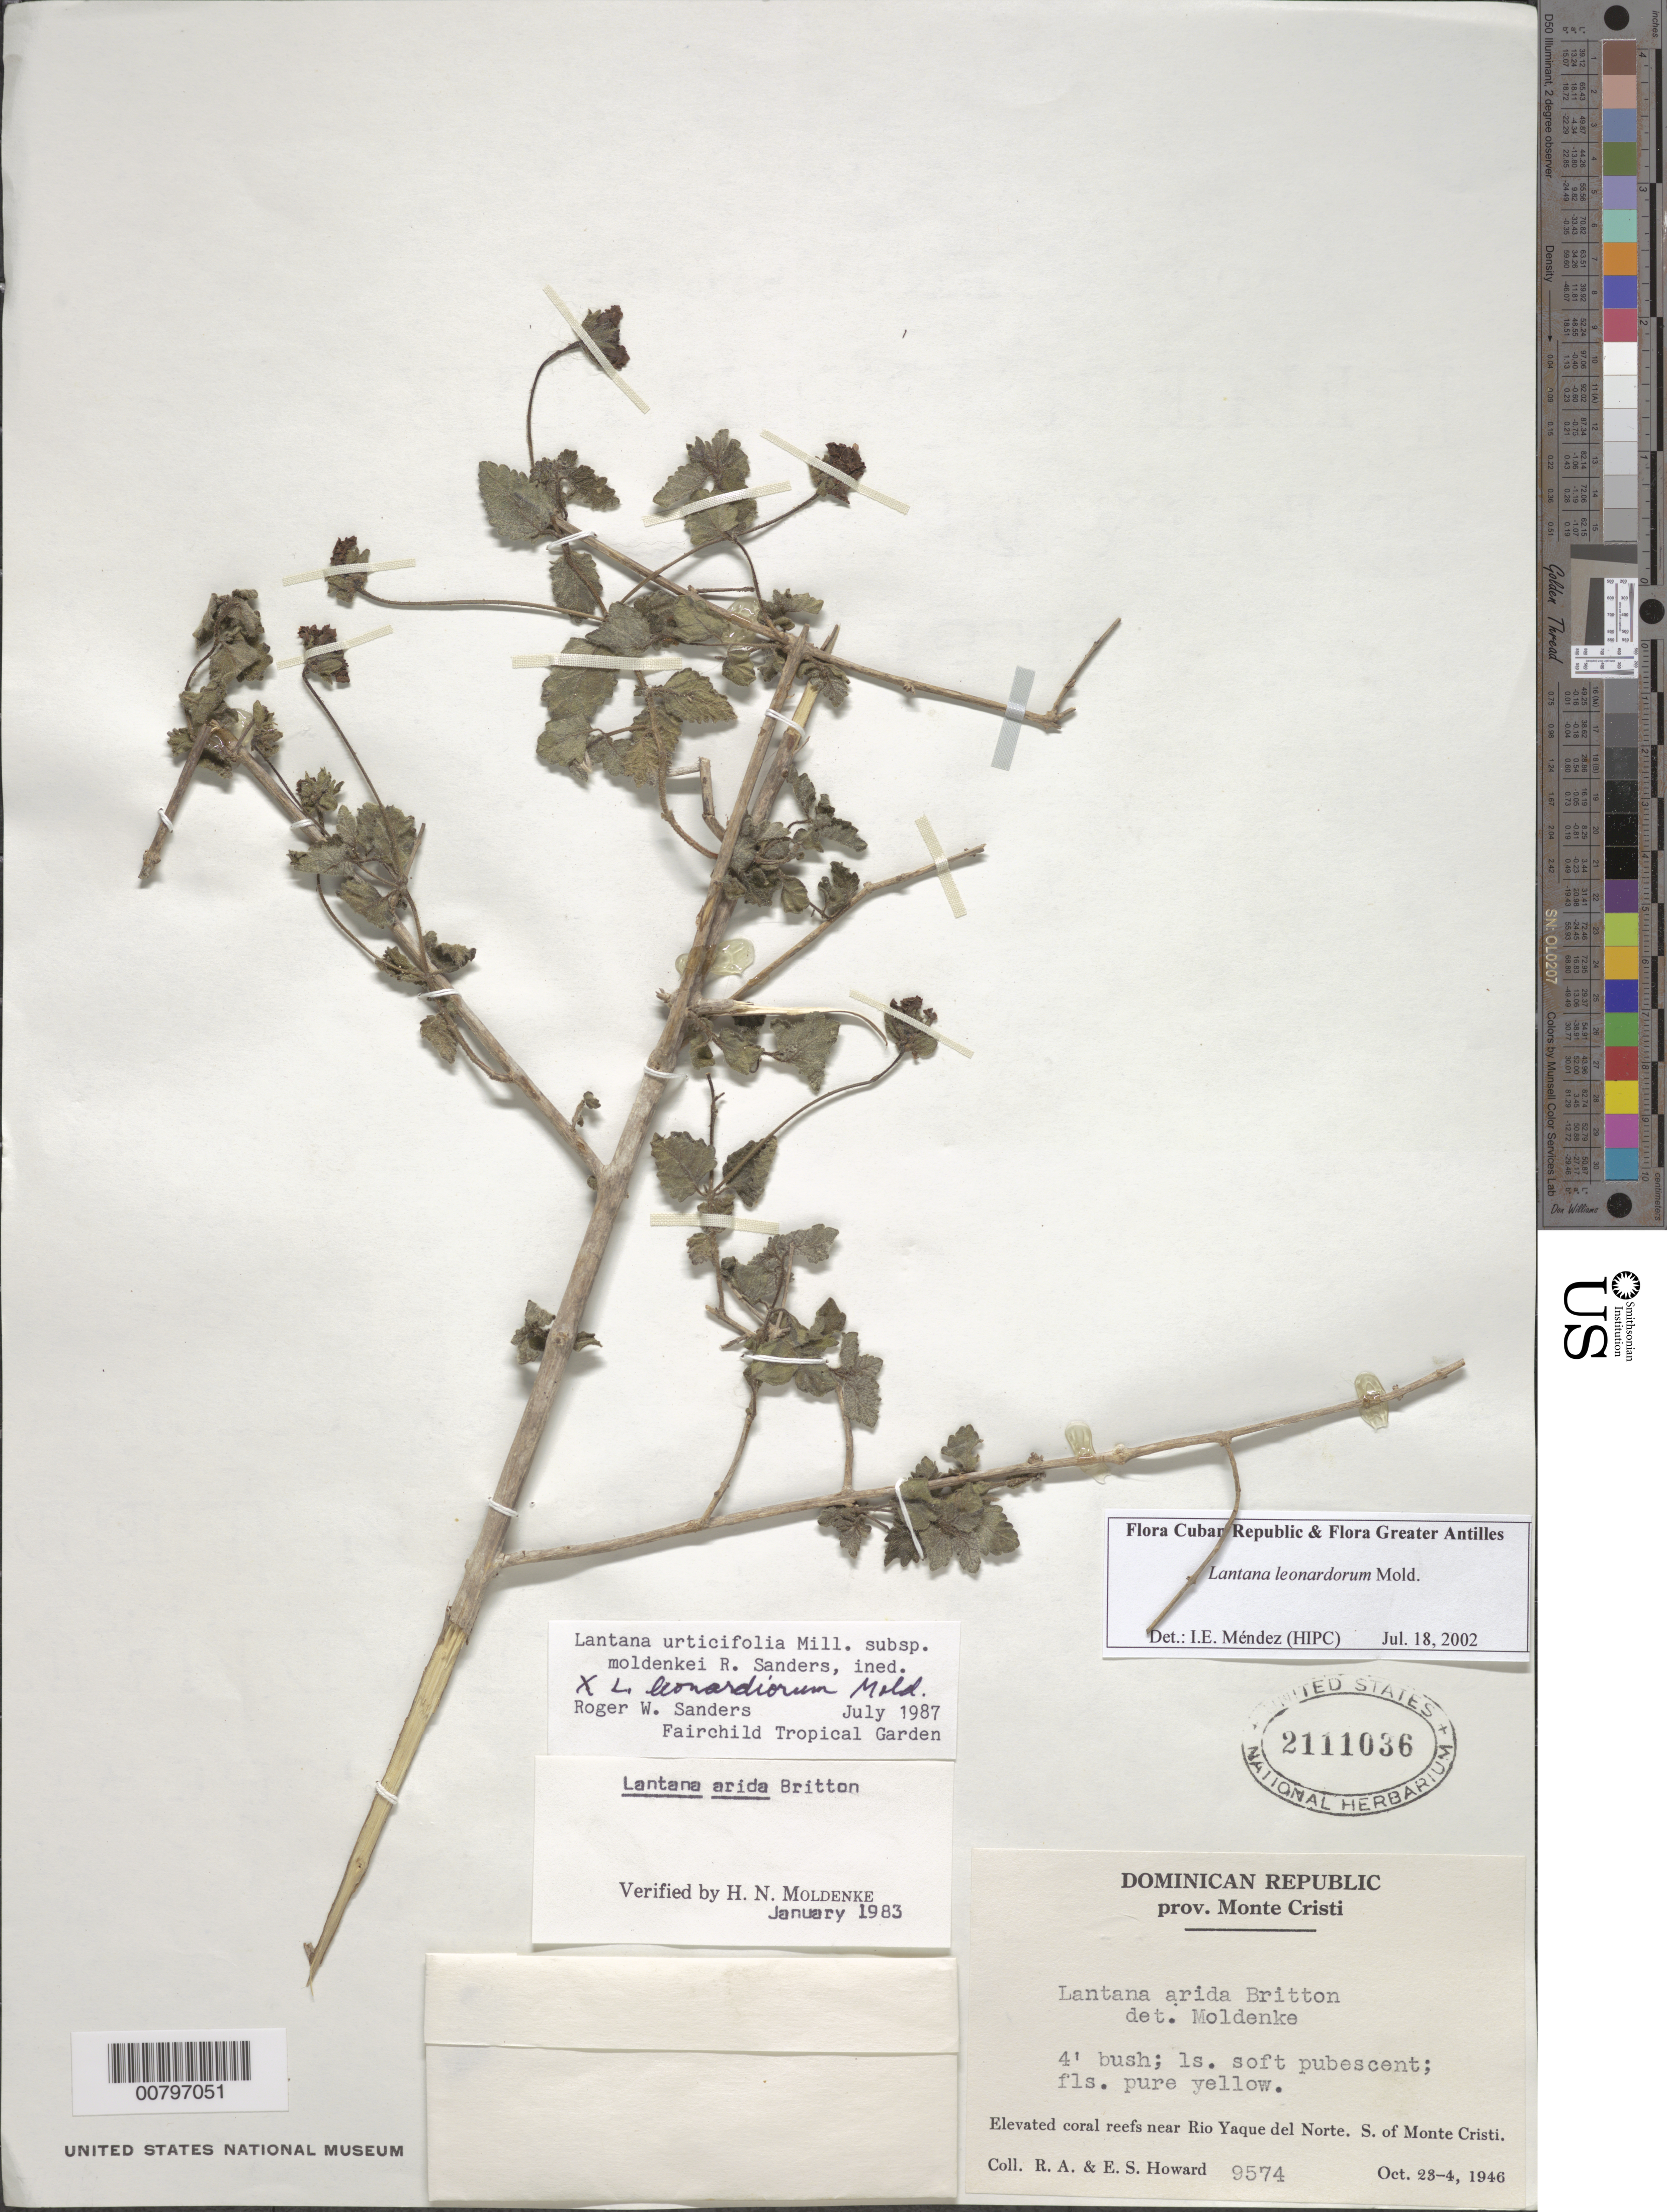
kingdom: Plantae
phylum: Tracheophyta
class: Magnoliopsida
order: Lamiales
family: Verbenaceae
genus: Lantana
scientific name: Lantana leonardorum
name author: Moldenke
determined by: Méndez, Isidro E., (HIPC)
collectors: R. A. Howard & E. S. Howard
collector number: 9574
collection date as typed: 23 Oct 1946 to 24 Oct 1946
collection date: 1946-10-23/1946-10-24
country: Dominican Republic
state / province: Monte Cristi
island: Hispaniola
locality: Near Rio Yaque del Norte, S of Montecristi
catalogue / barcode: US 2111036